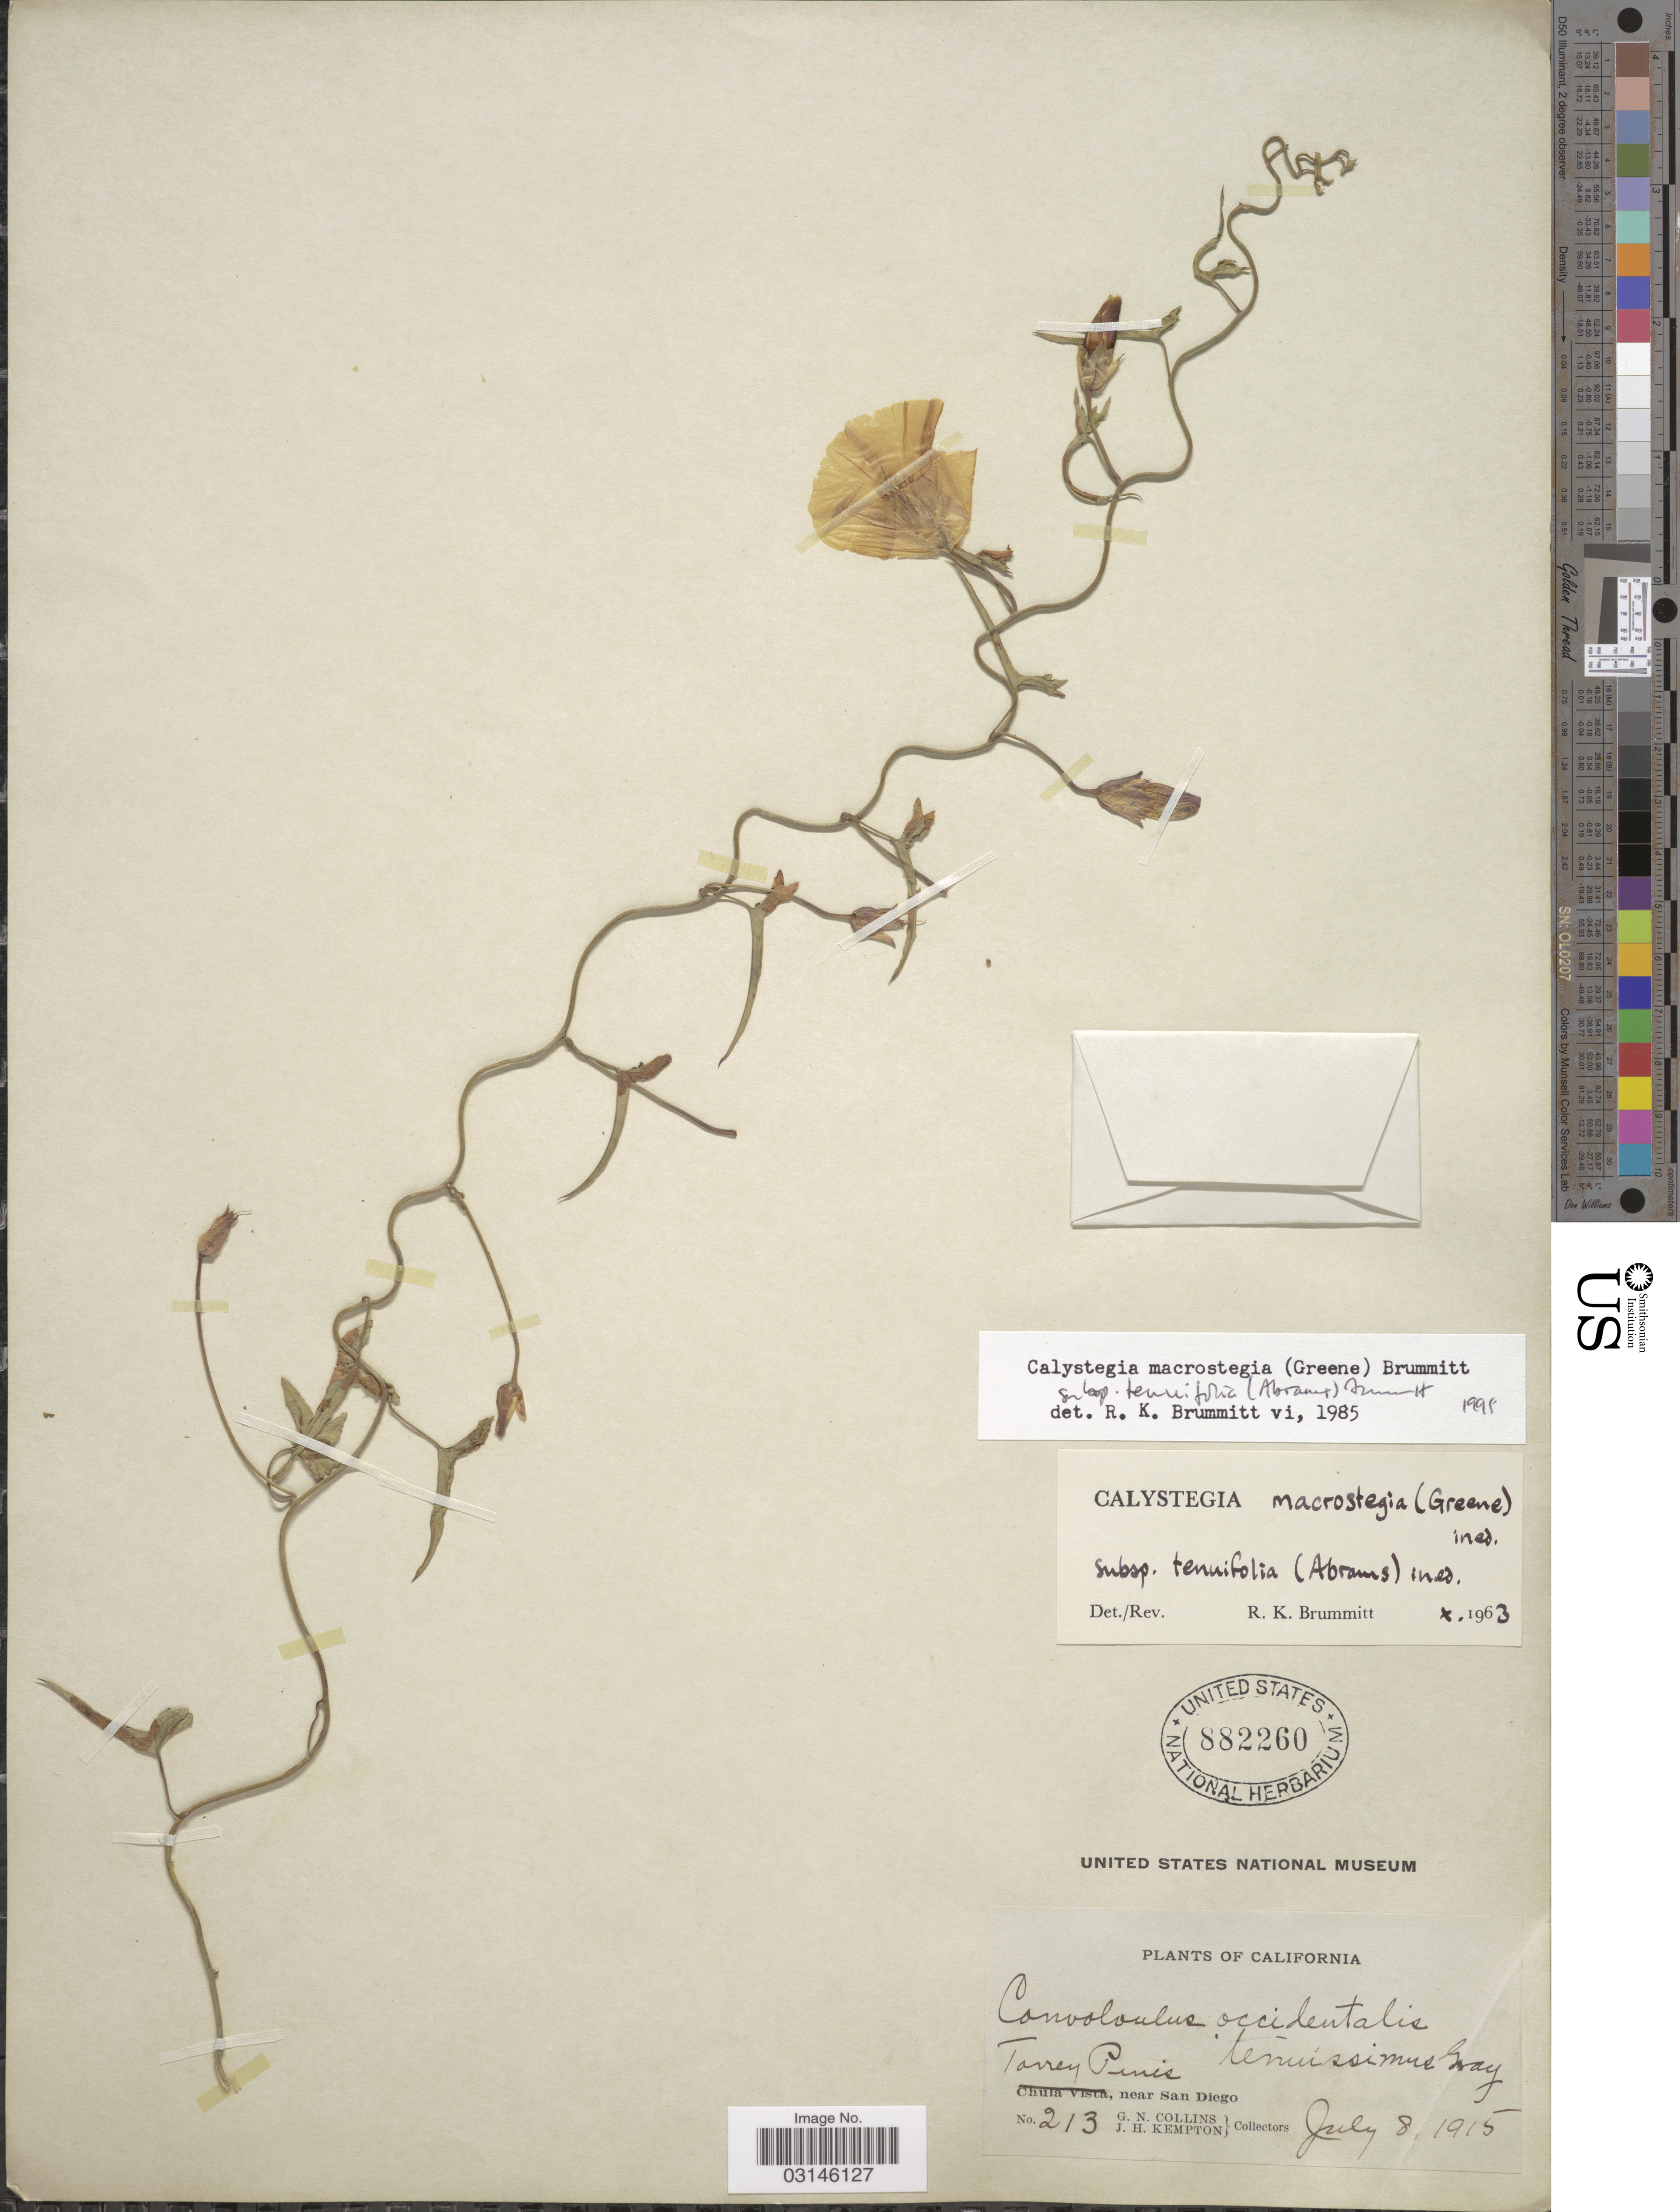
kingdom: Plantae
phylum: Tracheophyta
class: Magnoliopsida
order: Solanales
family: Convolvulaceae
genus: Calystegia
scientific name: Calystegia macrostegia subsp. tenuifolia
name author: (Abrams) Brummitt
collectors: G. Collins & J. H. Kempton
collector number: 213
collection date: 1915-07-08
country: United States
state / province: California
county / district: San Diego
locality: Torrey Pinis, near San Diego.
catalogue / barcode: US 882260